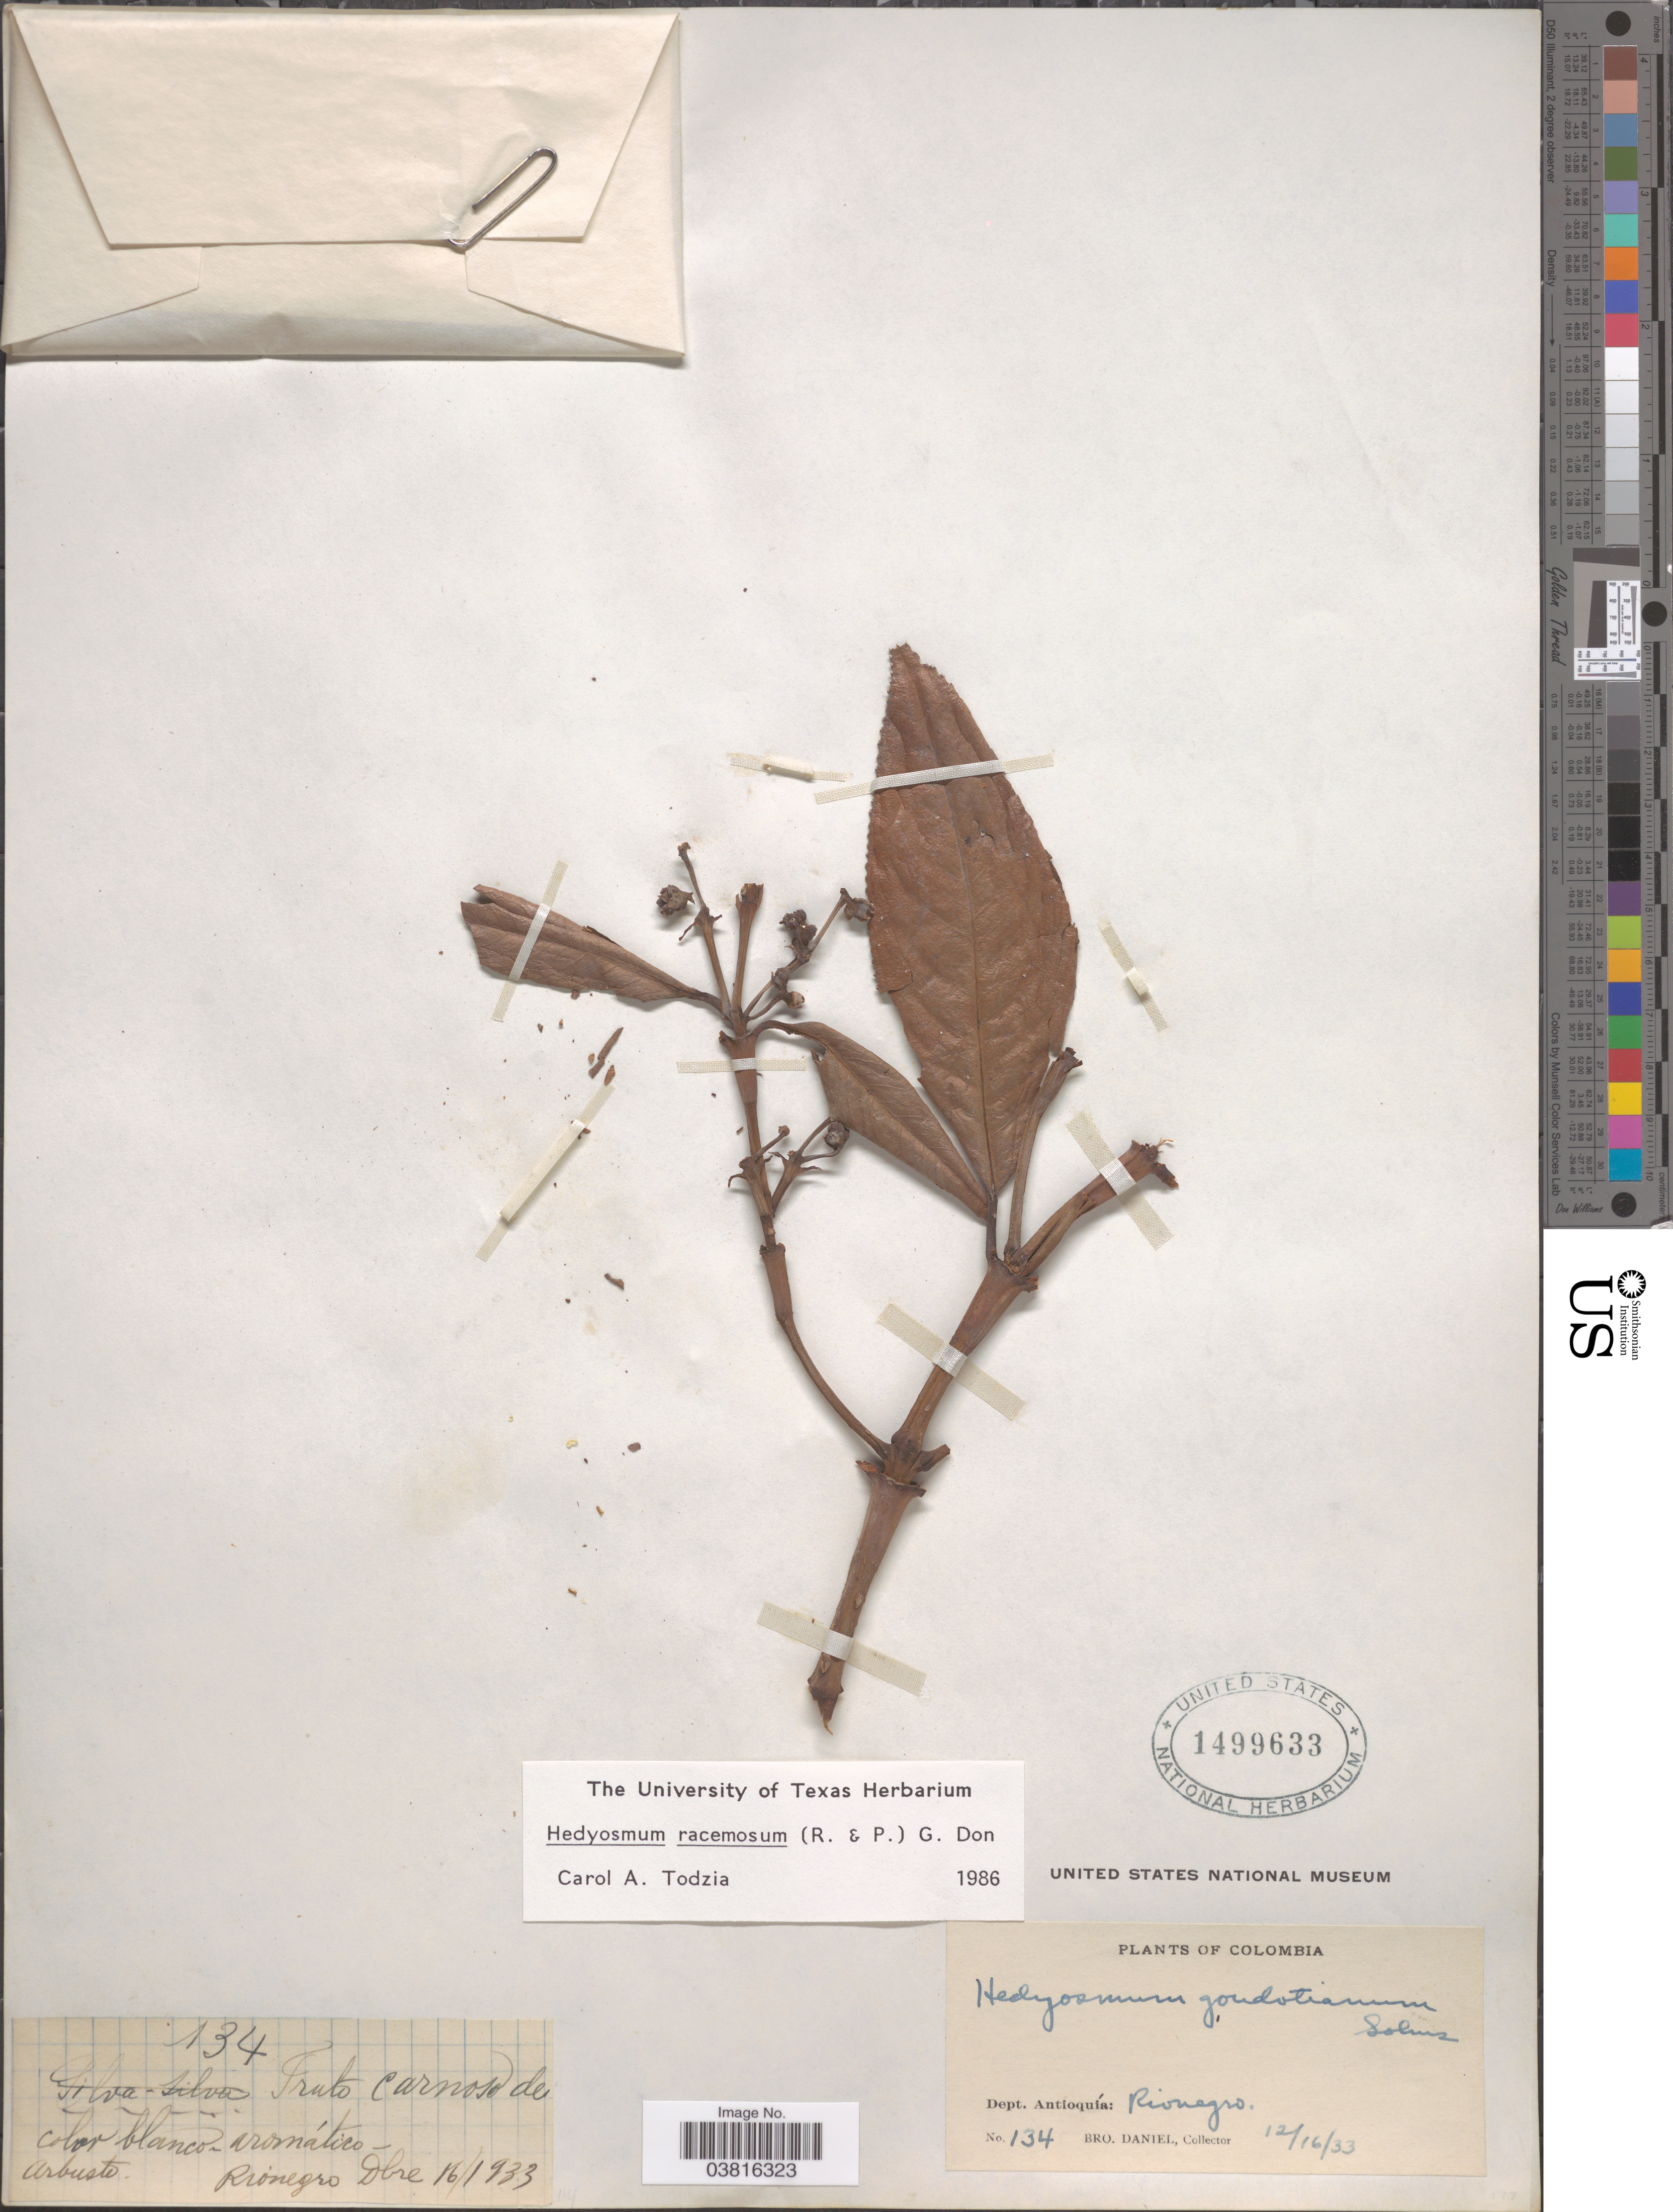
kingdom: Plantae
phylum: Tracheophyta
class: Magnoliopsida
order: Chloranthales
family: Chloranthaceae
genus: Hedyosmum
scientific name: Hedyosmum racemosum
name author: (Ruiz & Pav.) G. Don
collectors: Bro. Daniel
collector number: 134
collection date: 1933-12-16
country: Colombia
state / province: Antioquia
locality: Dept. Antioquiá: Rionegro.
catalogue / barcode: US 1499633